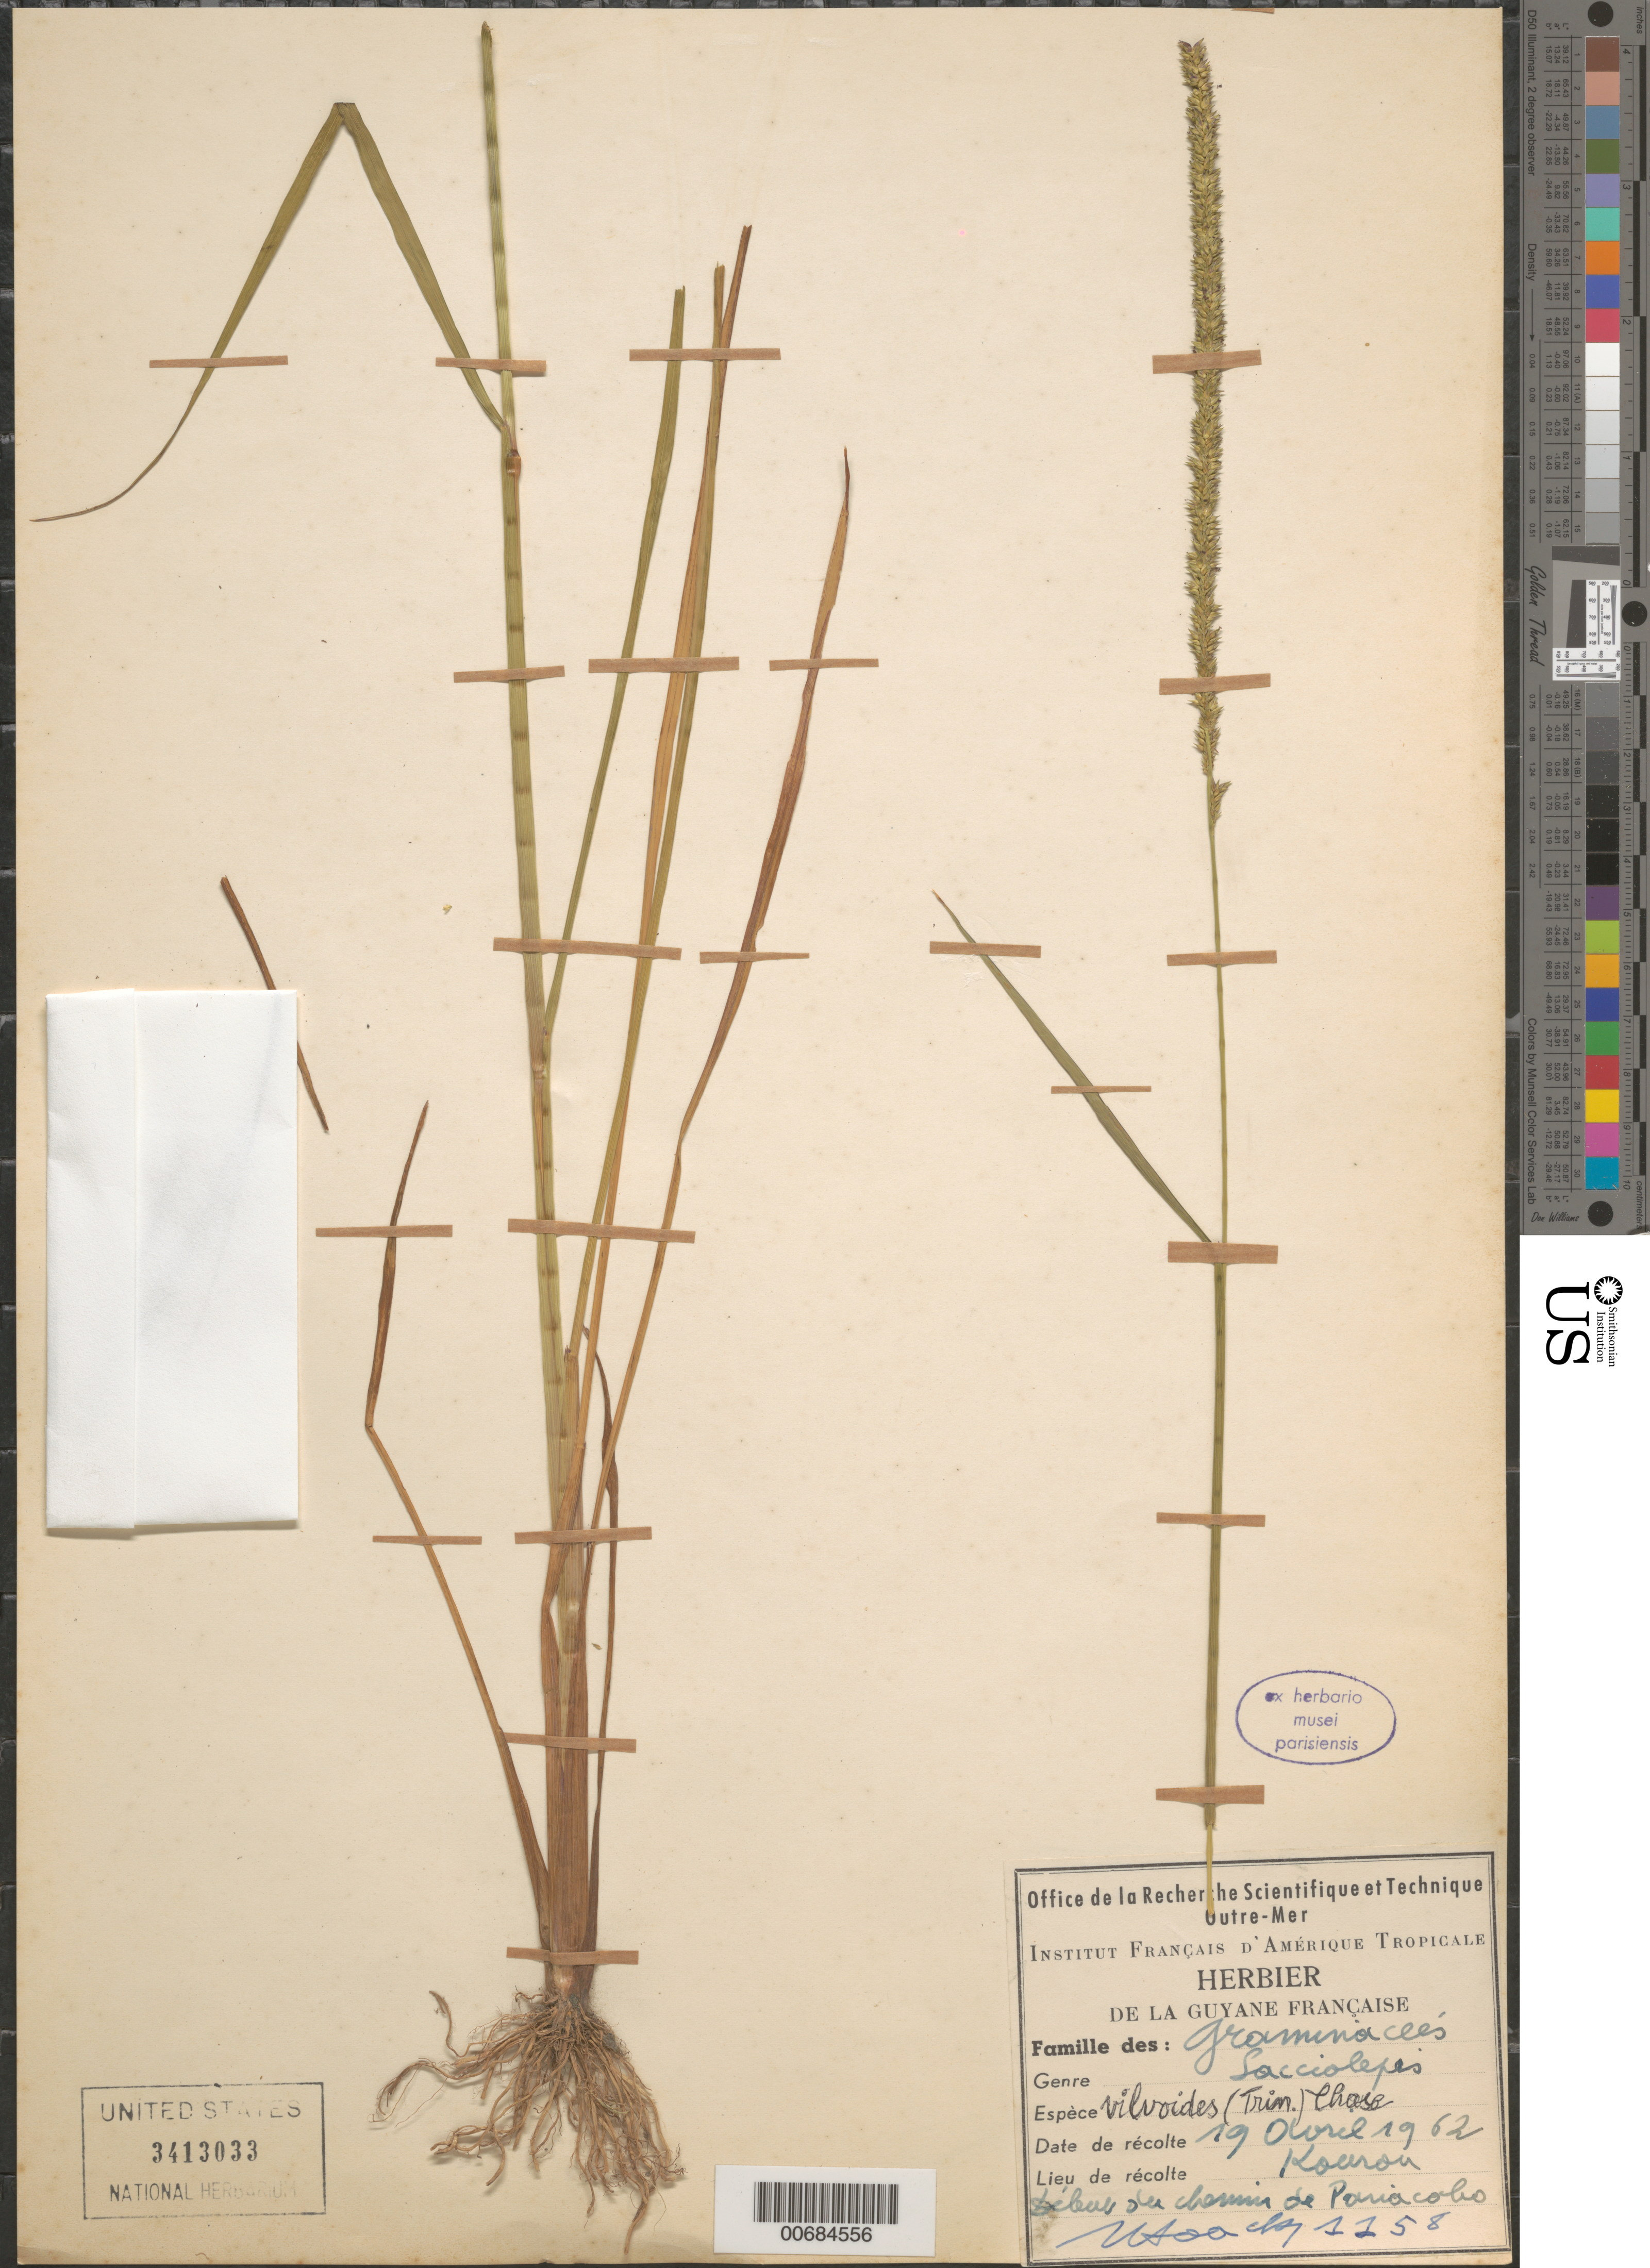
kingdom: Plantae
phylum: Tracheophyta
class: Liliopsida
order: Poales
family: Poaceae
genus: Sacciolepis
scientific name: Sacciolepis vilvoides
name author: (Trin.) Chase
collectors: J. Hoock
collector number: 1158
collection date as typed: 19-Apr-62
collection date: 1962-04-19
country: French Guiana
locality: Kourou, deleux de chemin de Pariacabo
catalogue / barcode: US 3413033